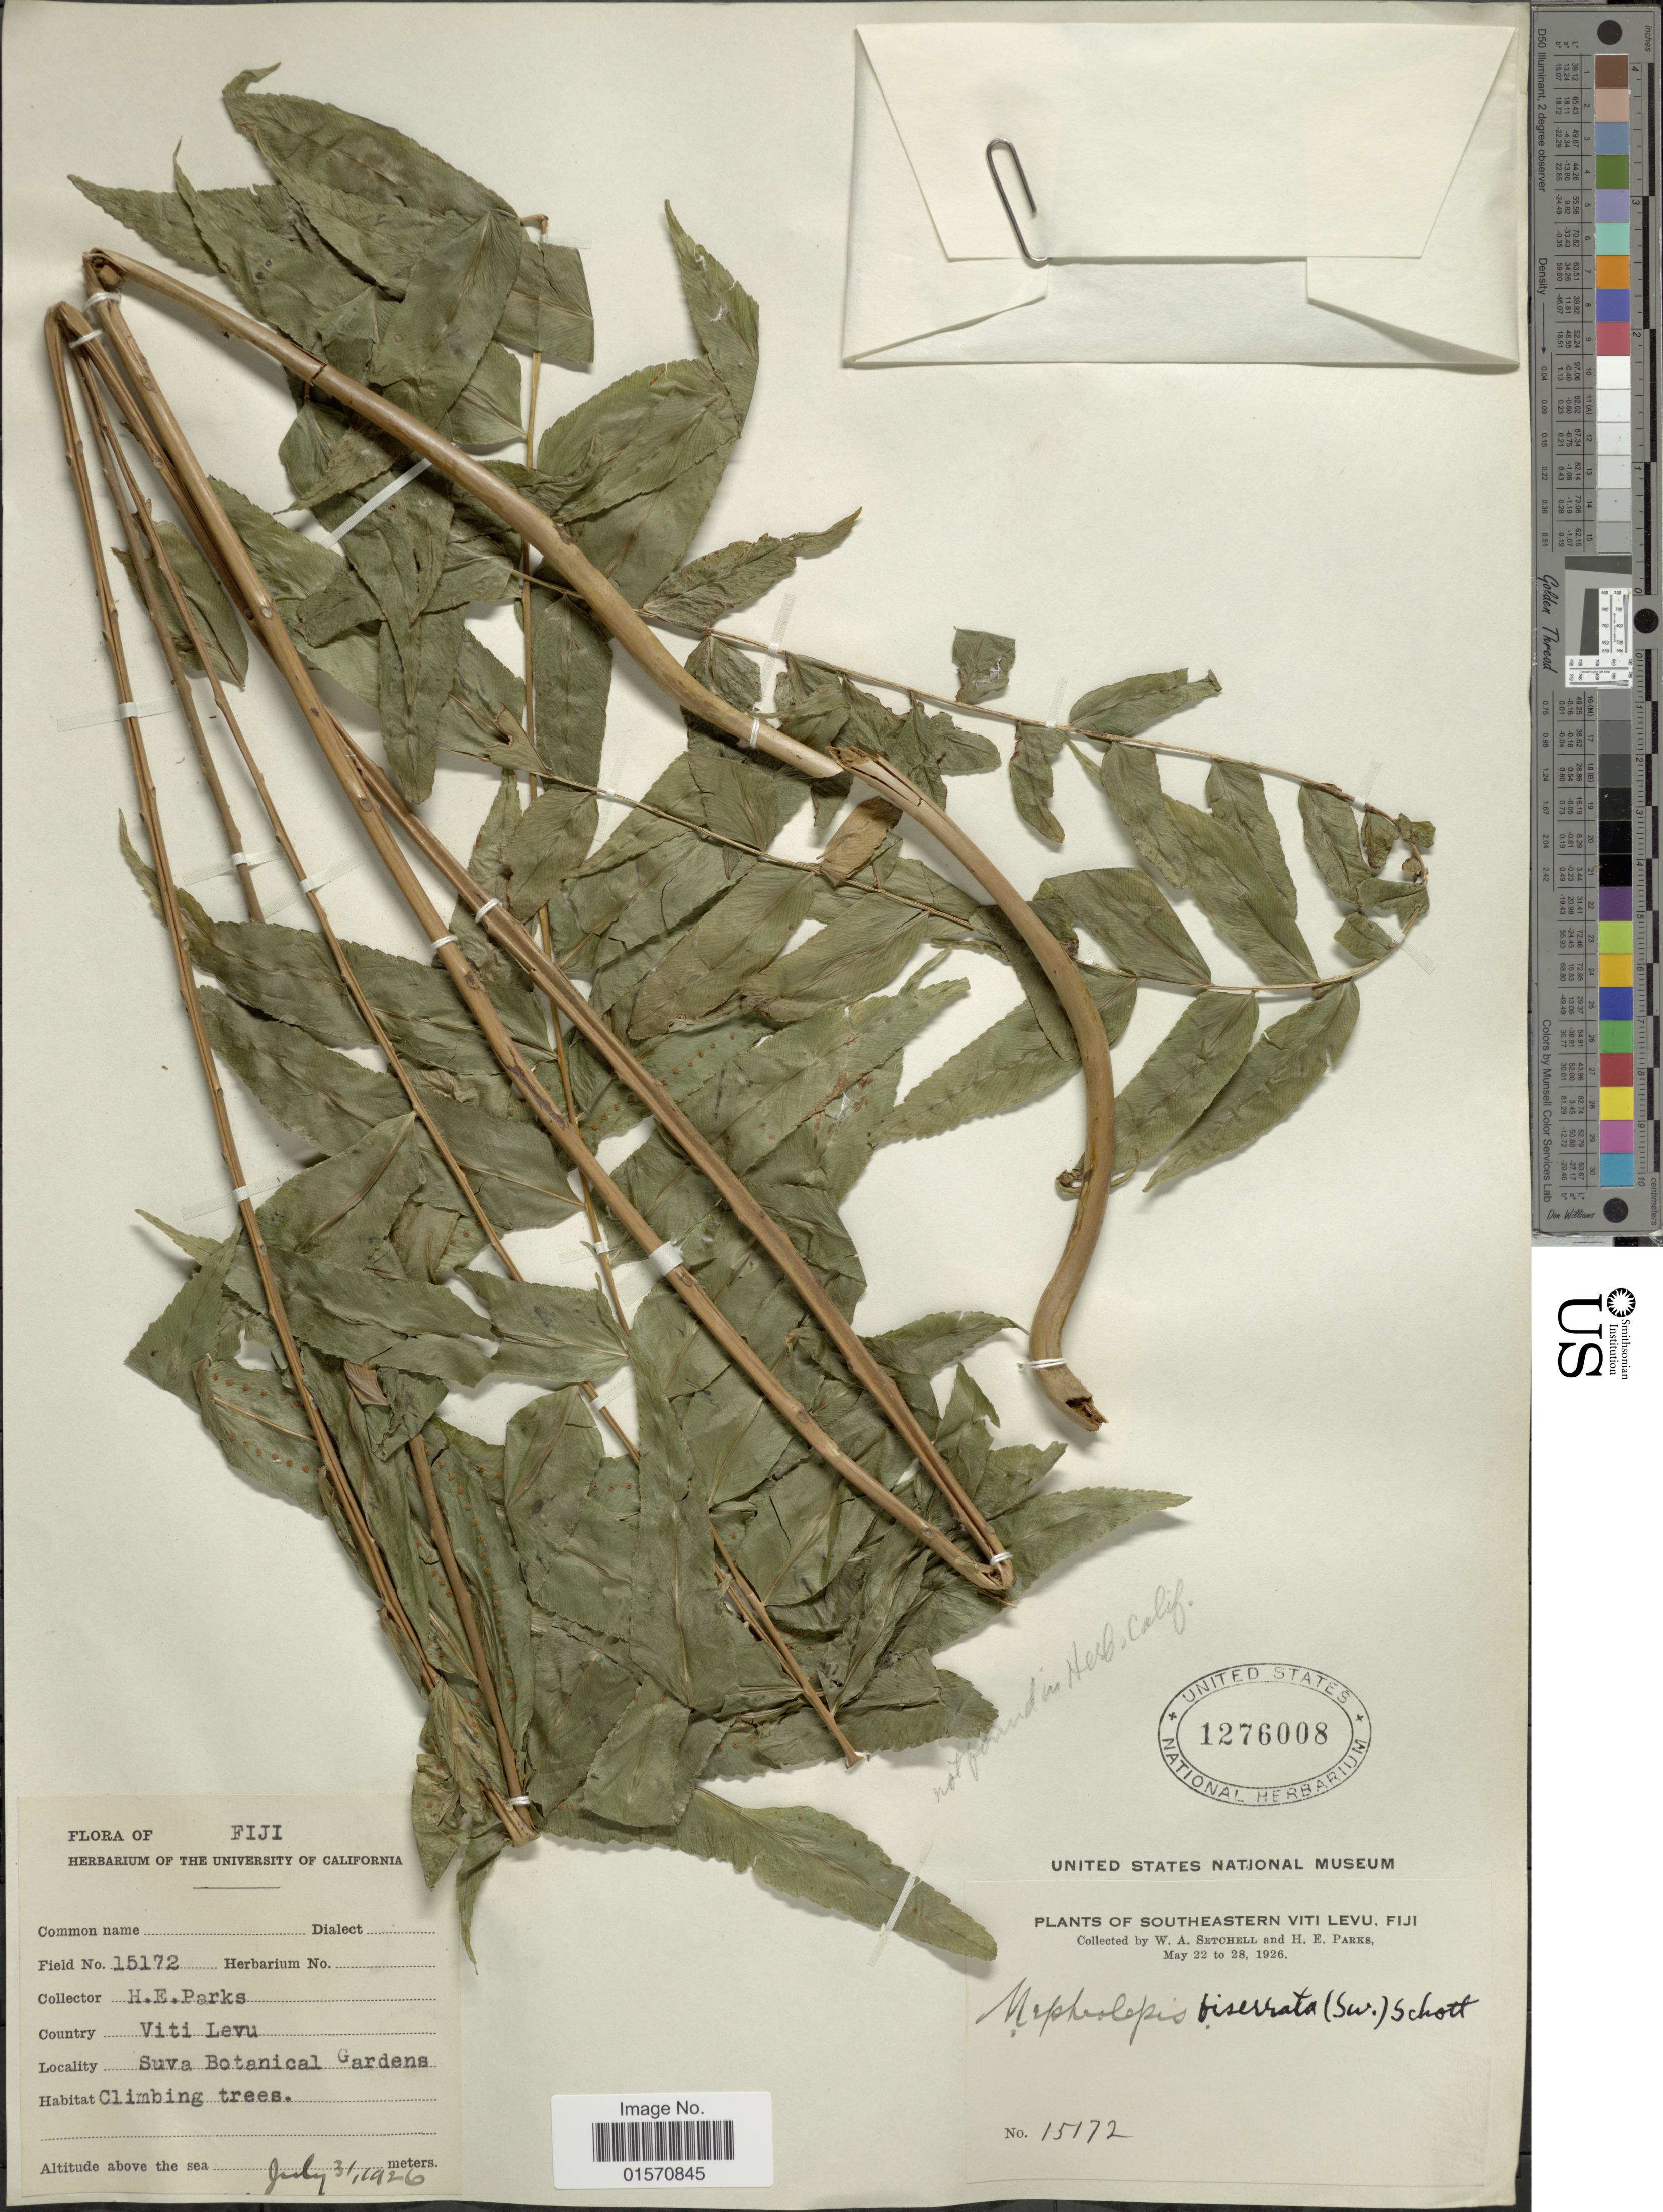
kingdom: Plantae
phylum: Tracheophyta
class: Polypodiopsida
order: Polypodiales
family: Nephrolepidaceae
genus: Nephrolepis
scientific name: Nephrolepis biserrata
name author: (Sw.) Schott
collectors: H. E. Parks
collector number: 15172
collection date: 1926-07-31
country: Fiji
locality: Southeastern Viti Levu. Suva Botanical Gardens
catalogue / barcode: US 1276008